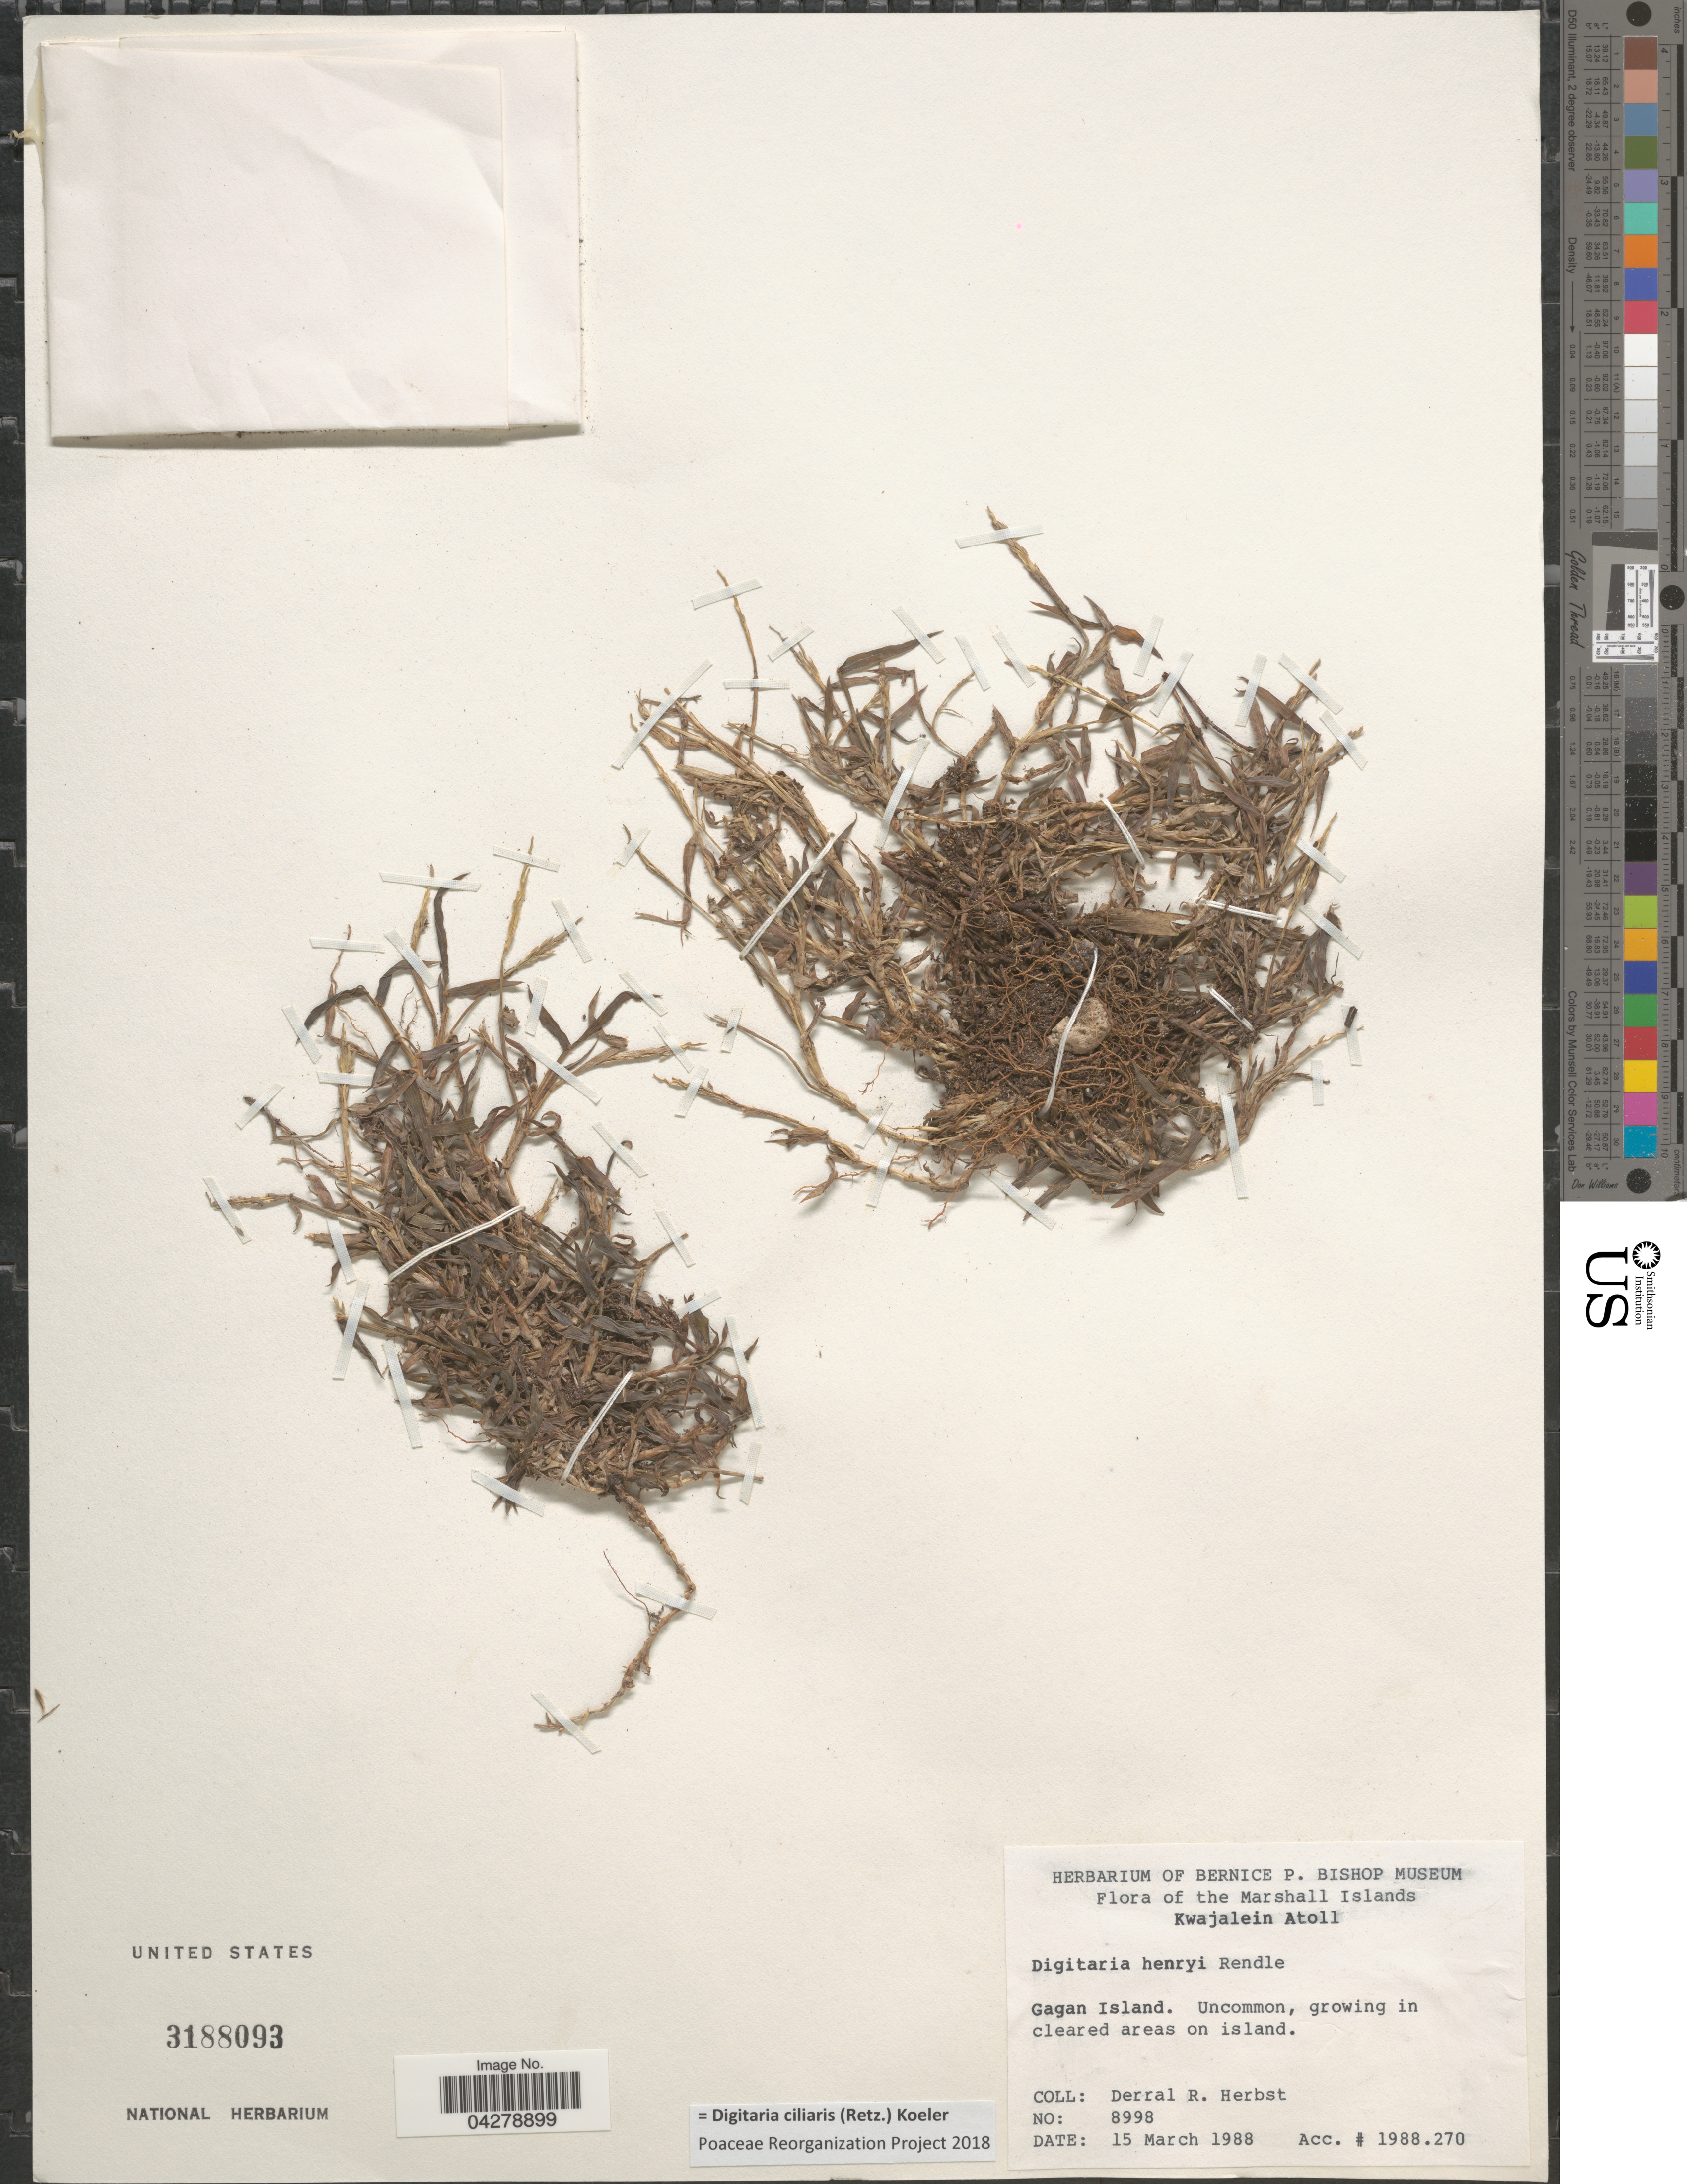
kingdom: Plantae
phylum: Tracheophyta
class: Liliopsida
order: Poales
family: Poaceae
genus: Digitaria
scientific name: Digitaria ciliaris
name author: (Retz.) Koeler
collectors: D. R. Herbst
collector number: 8998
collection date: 1988-03-15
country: Marshall Islands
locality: Kwajalein Atoll. Gagan Island. Uncommon, growing in cleared areas on island.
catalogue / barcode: US 3188093